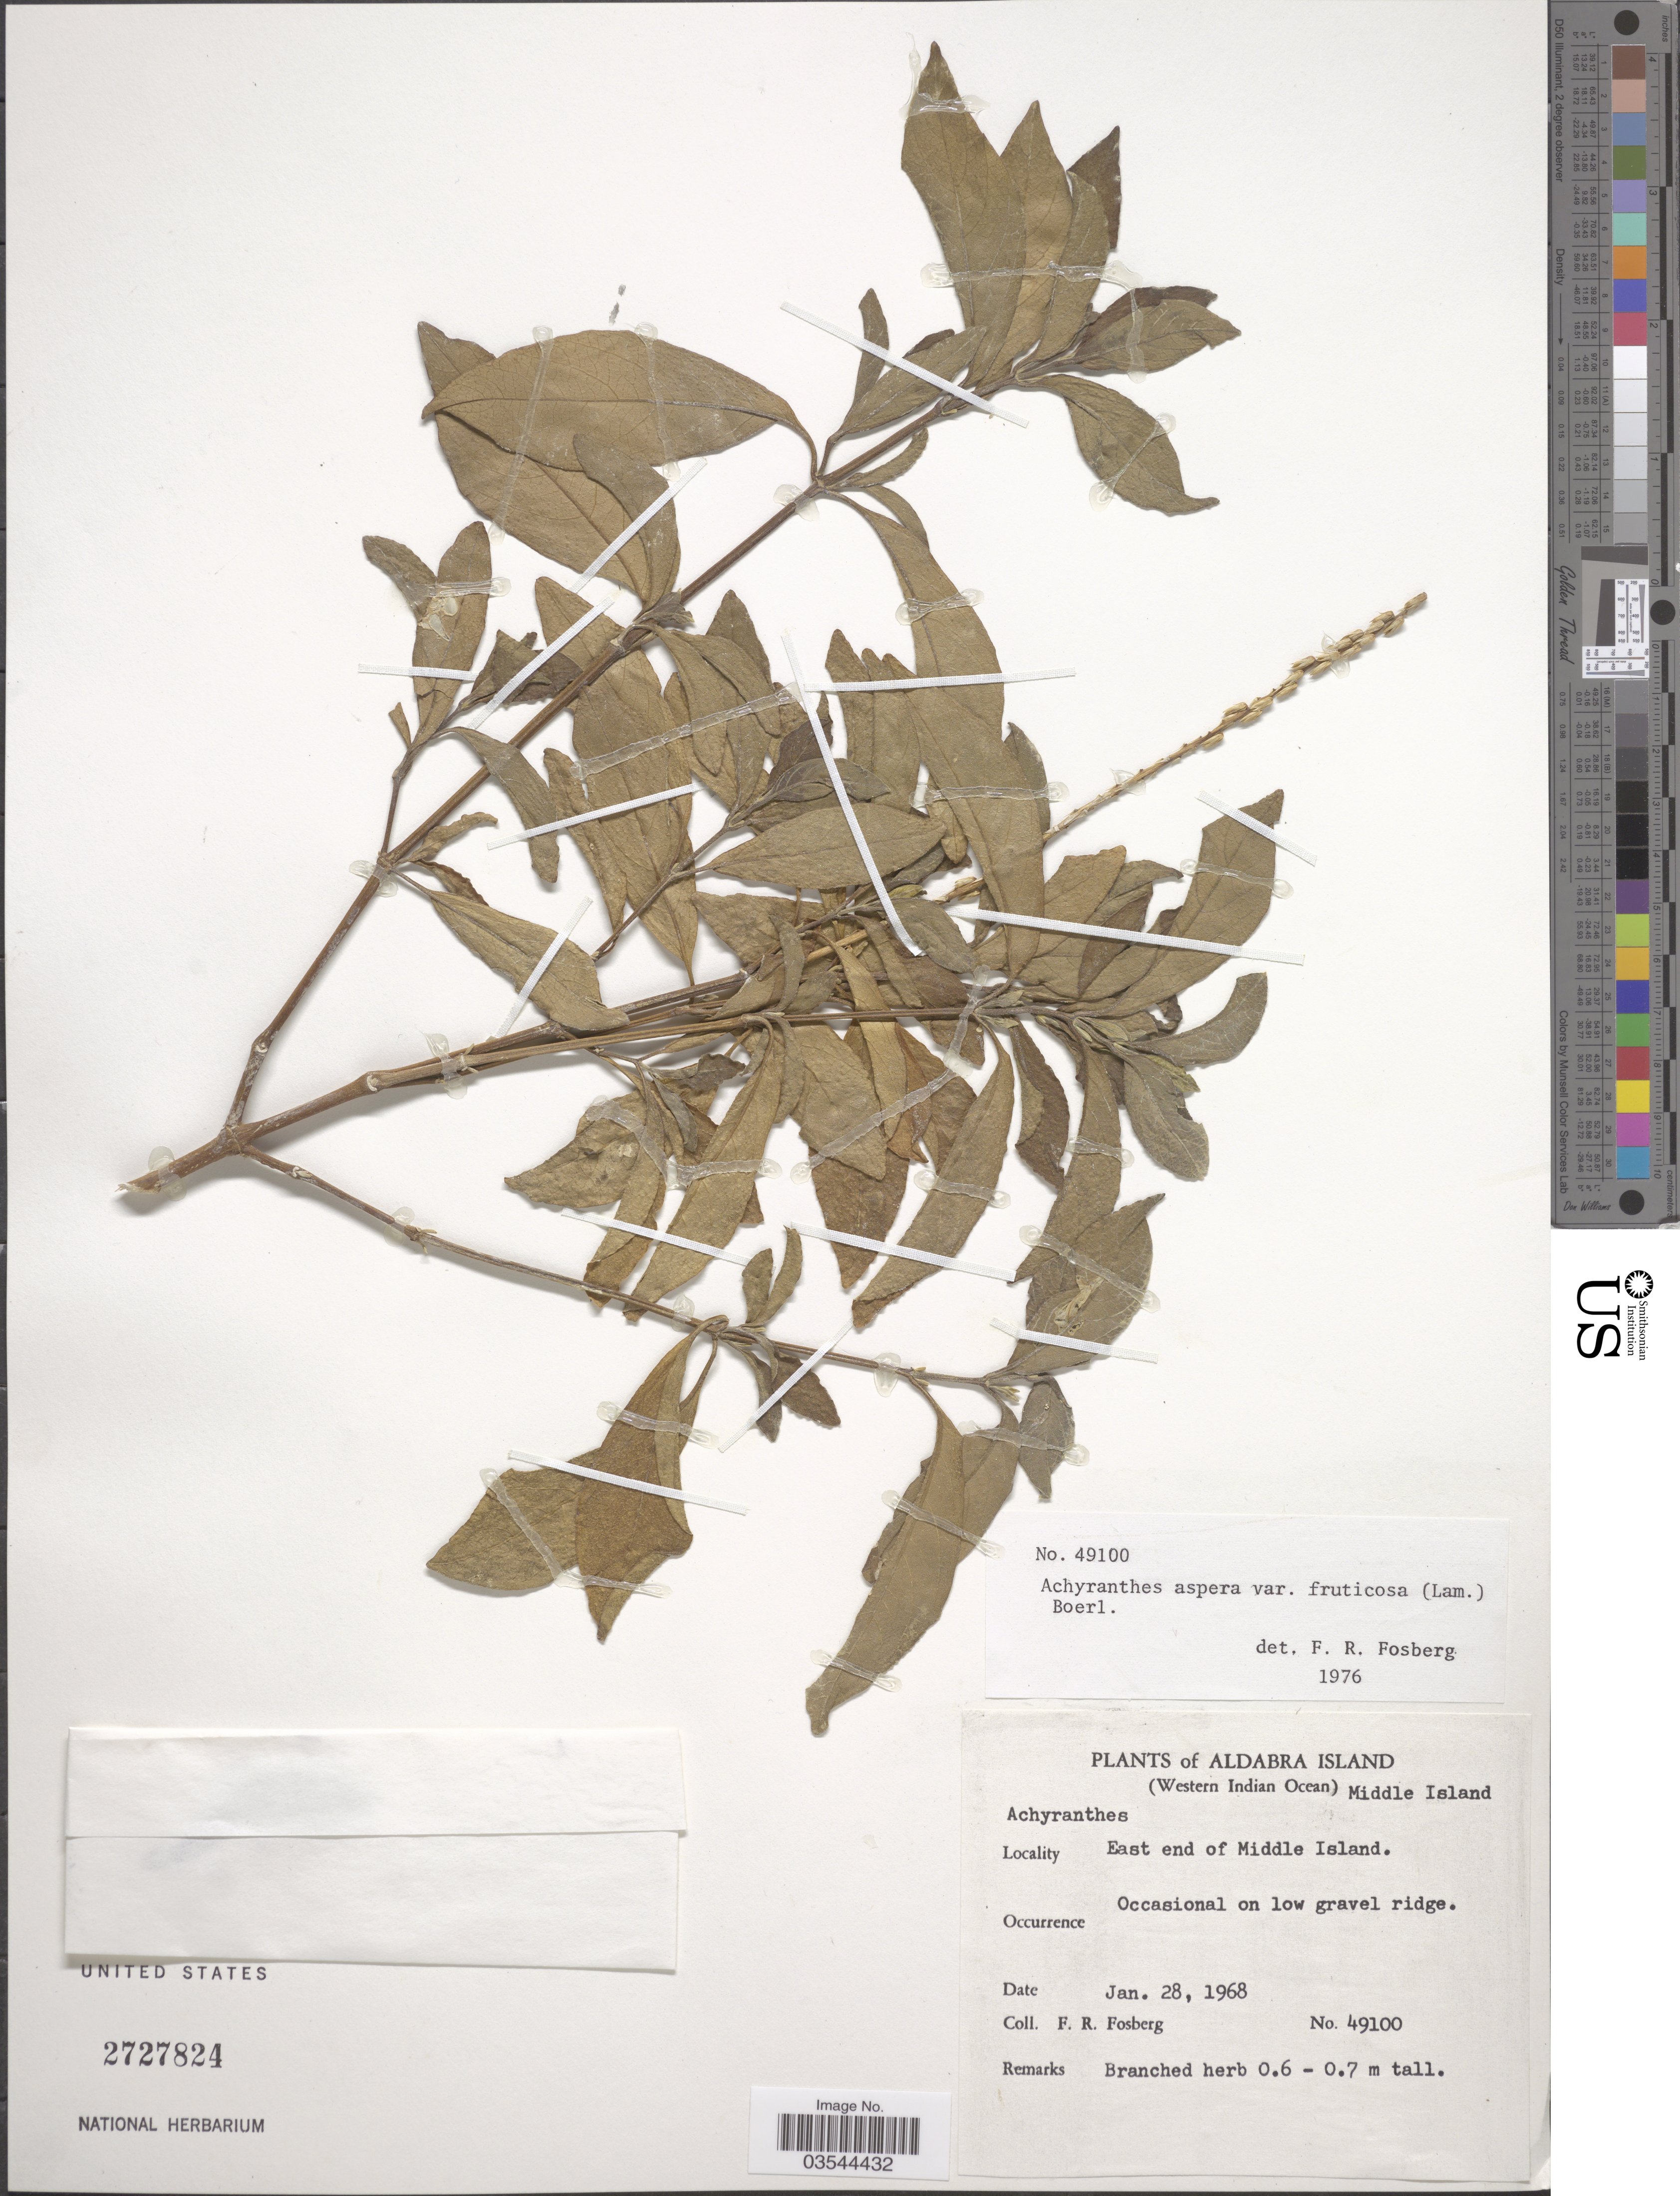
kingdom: Plantae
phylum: Tracheophyta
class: Magnoliopsida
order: Caryophyllales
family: Amaranthaceae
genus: Achyranthes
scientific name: Achyranthes aspera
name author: L.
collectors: F. R. Fosberg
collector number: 49100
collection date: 1968-01-28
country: Seychelles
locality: Aldabra Island (Western Indian Ocean). Middle Island. East end of Middle Island.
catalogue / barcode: US 2727824